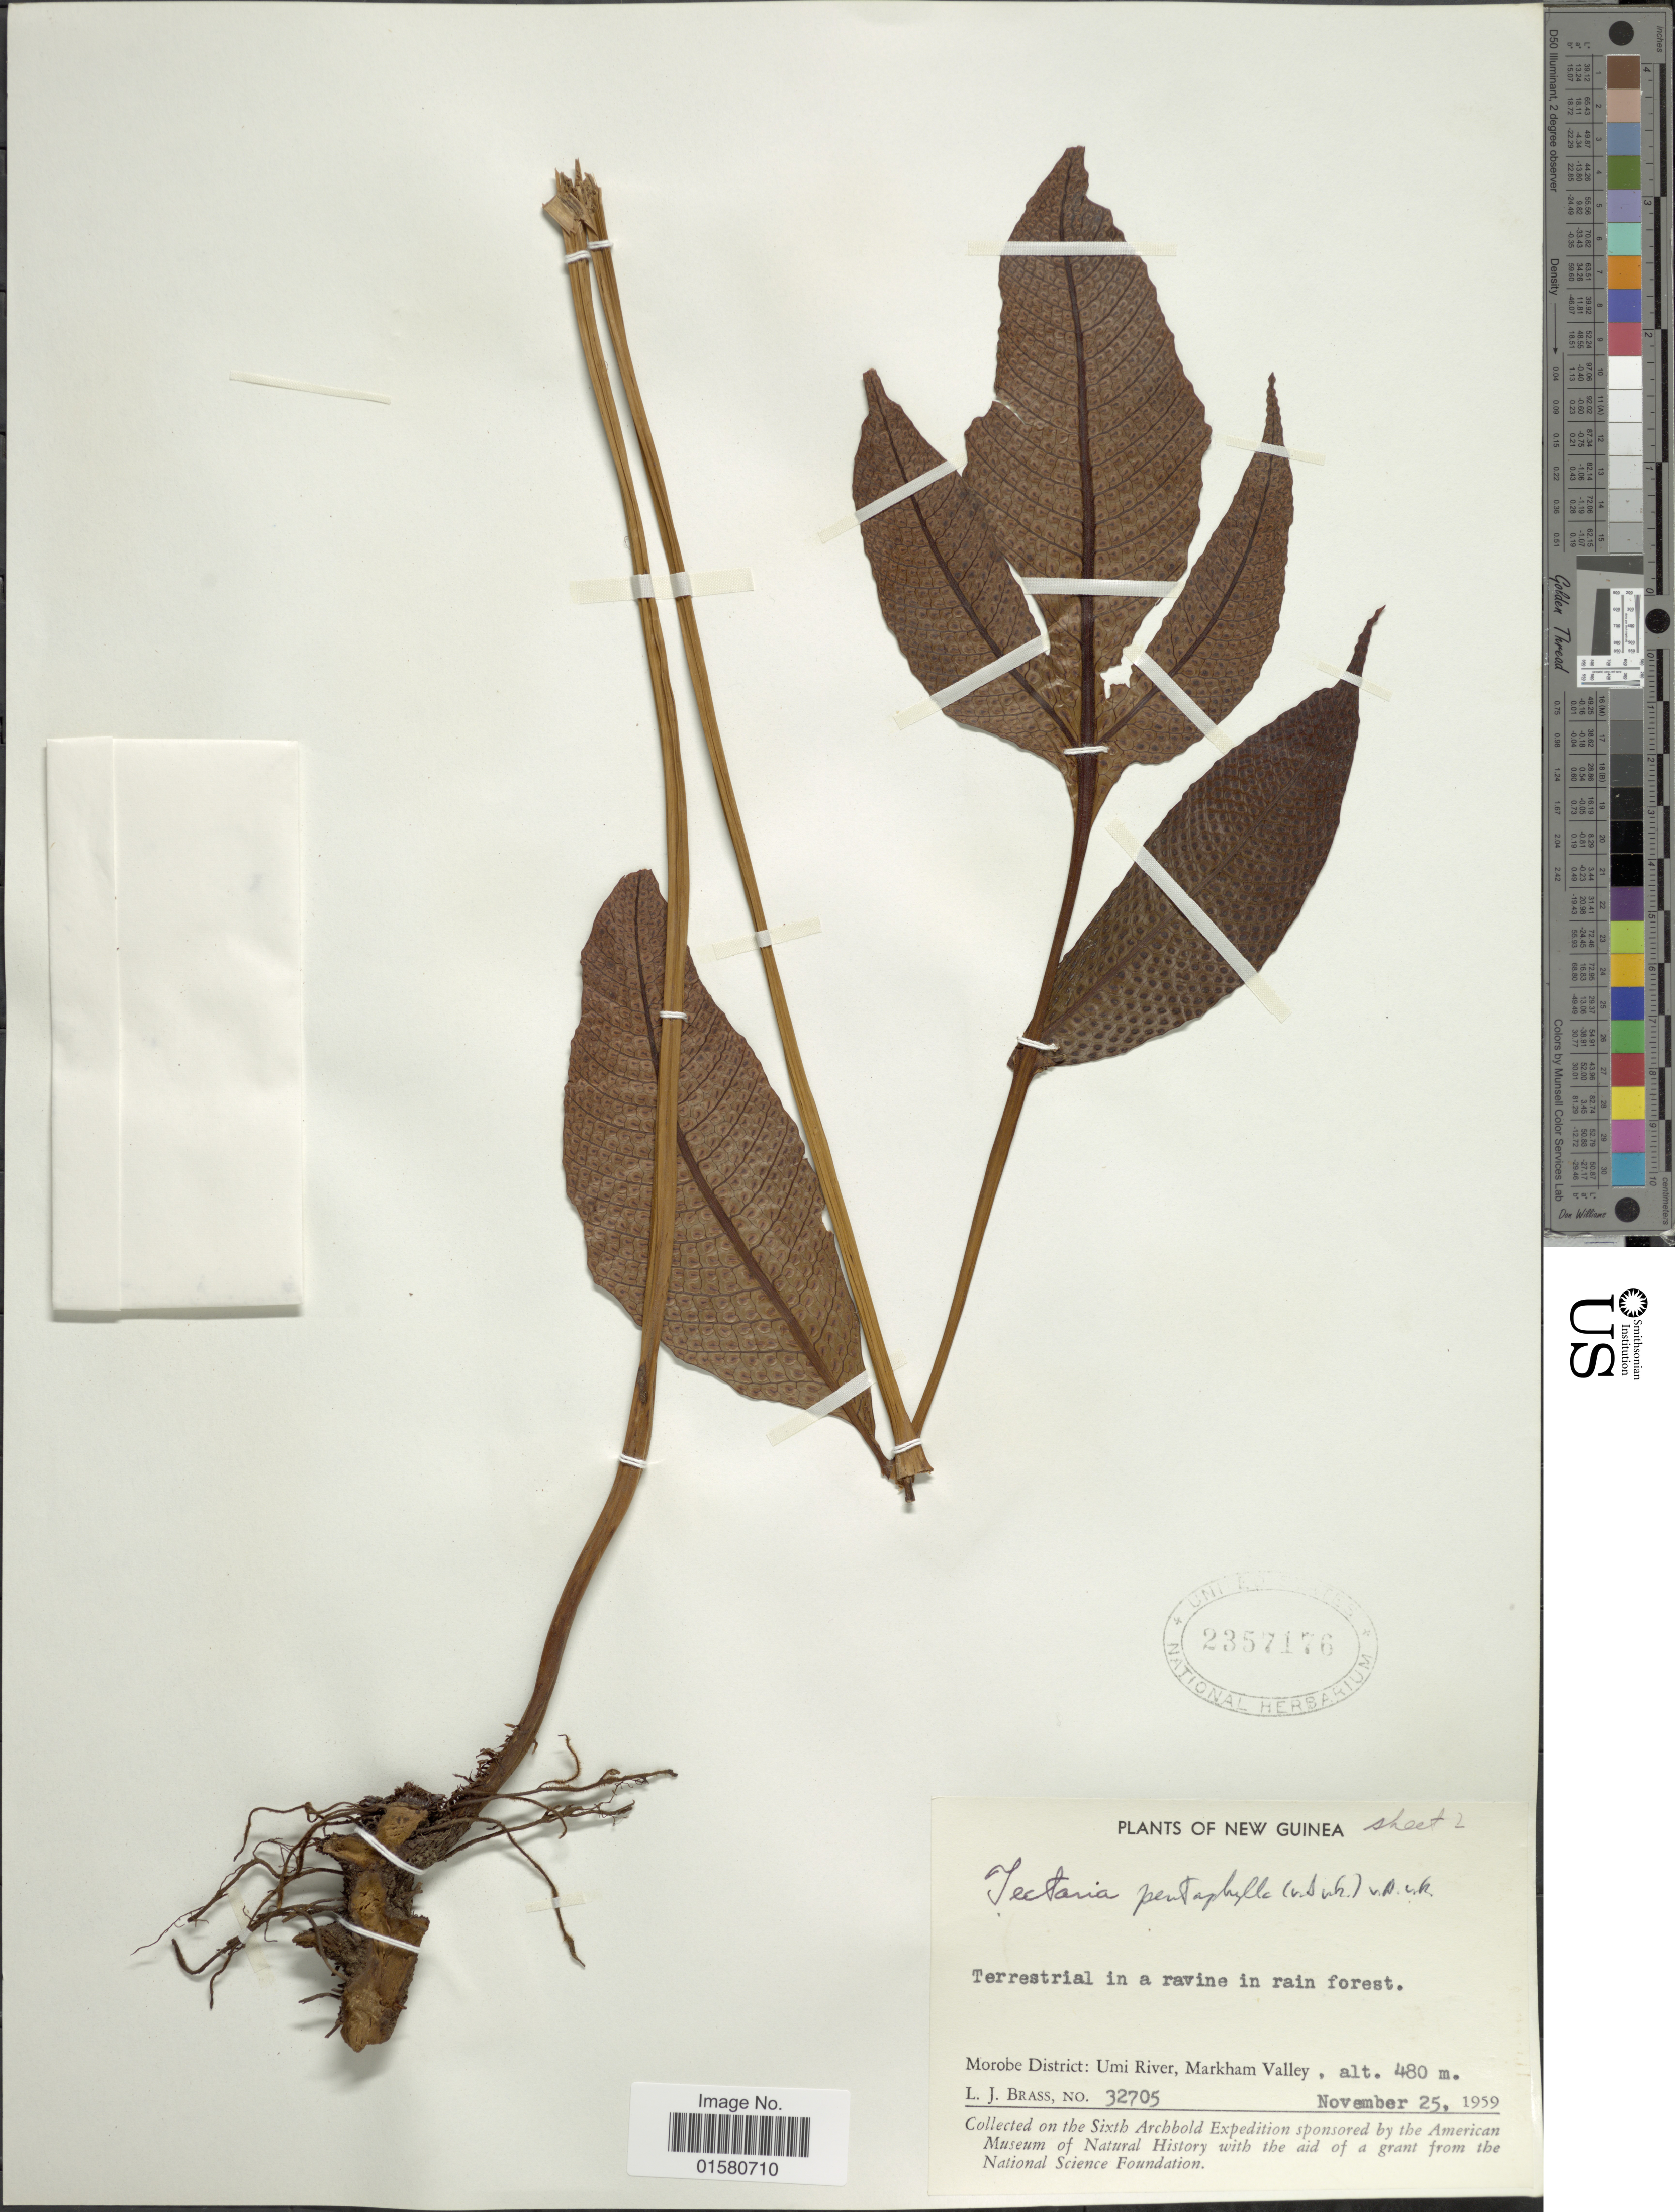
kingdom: Plantae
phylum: Tracheophyta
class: Polypodiopsida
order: Polypodiales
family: Tectariaceae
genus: Tectaria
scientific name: Tectaria angulata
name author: (Willd.) Copel.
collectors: L. J. Brass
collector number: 32705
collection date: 1959-11-25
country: Papua New Guinea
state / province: Morobe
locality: Morobe District: Umi River, Markham Valley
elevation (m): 480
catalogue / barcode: US 2357176